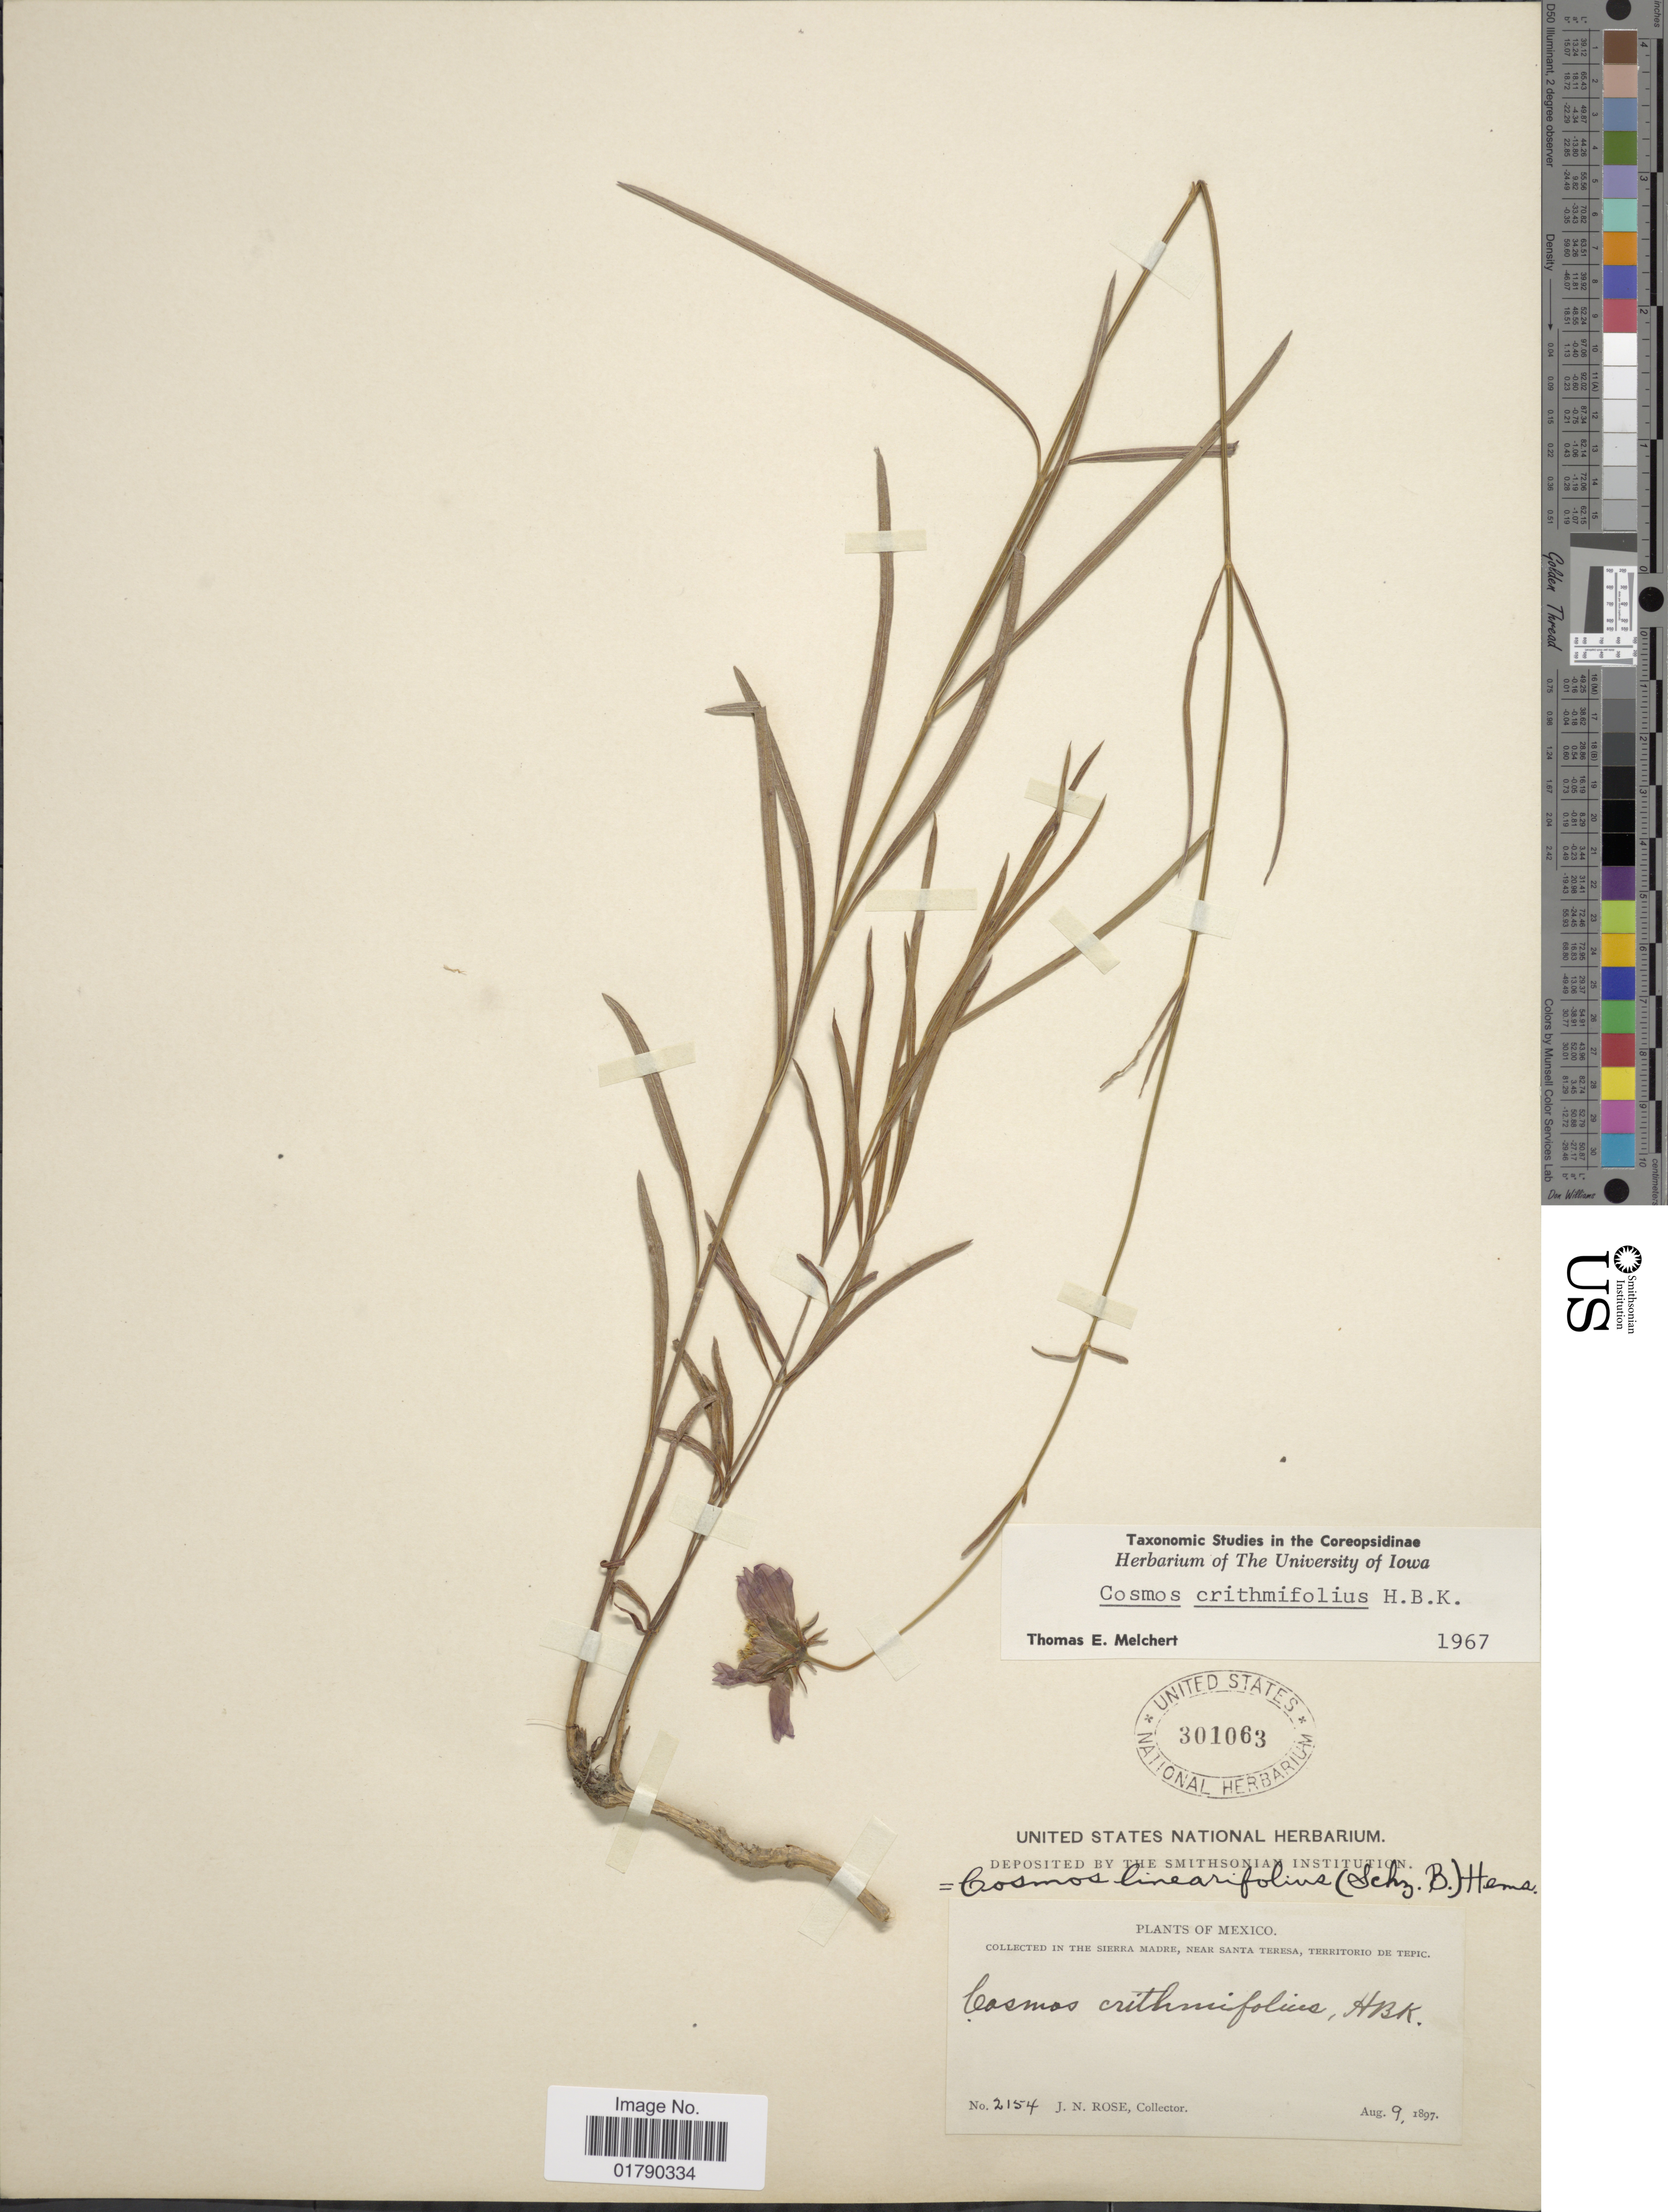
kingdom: Plantae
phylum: Tracheophyta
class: Magnoliopsida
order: Asterales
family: Asteraceae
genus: Cosmos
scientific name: Cosmos crithmifolius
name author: Kunth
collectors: J. N. Rose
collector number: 2154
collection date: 1897-08-09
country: Mexico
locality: Sierra Madre, near Santa Teresa, Territorio de Tepic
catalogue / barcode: US 301063